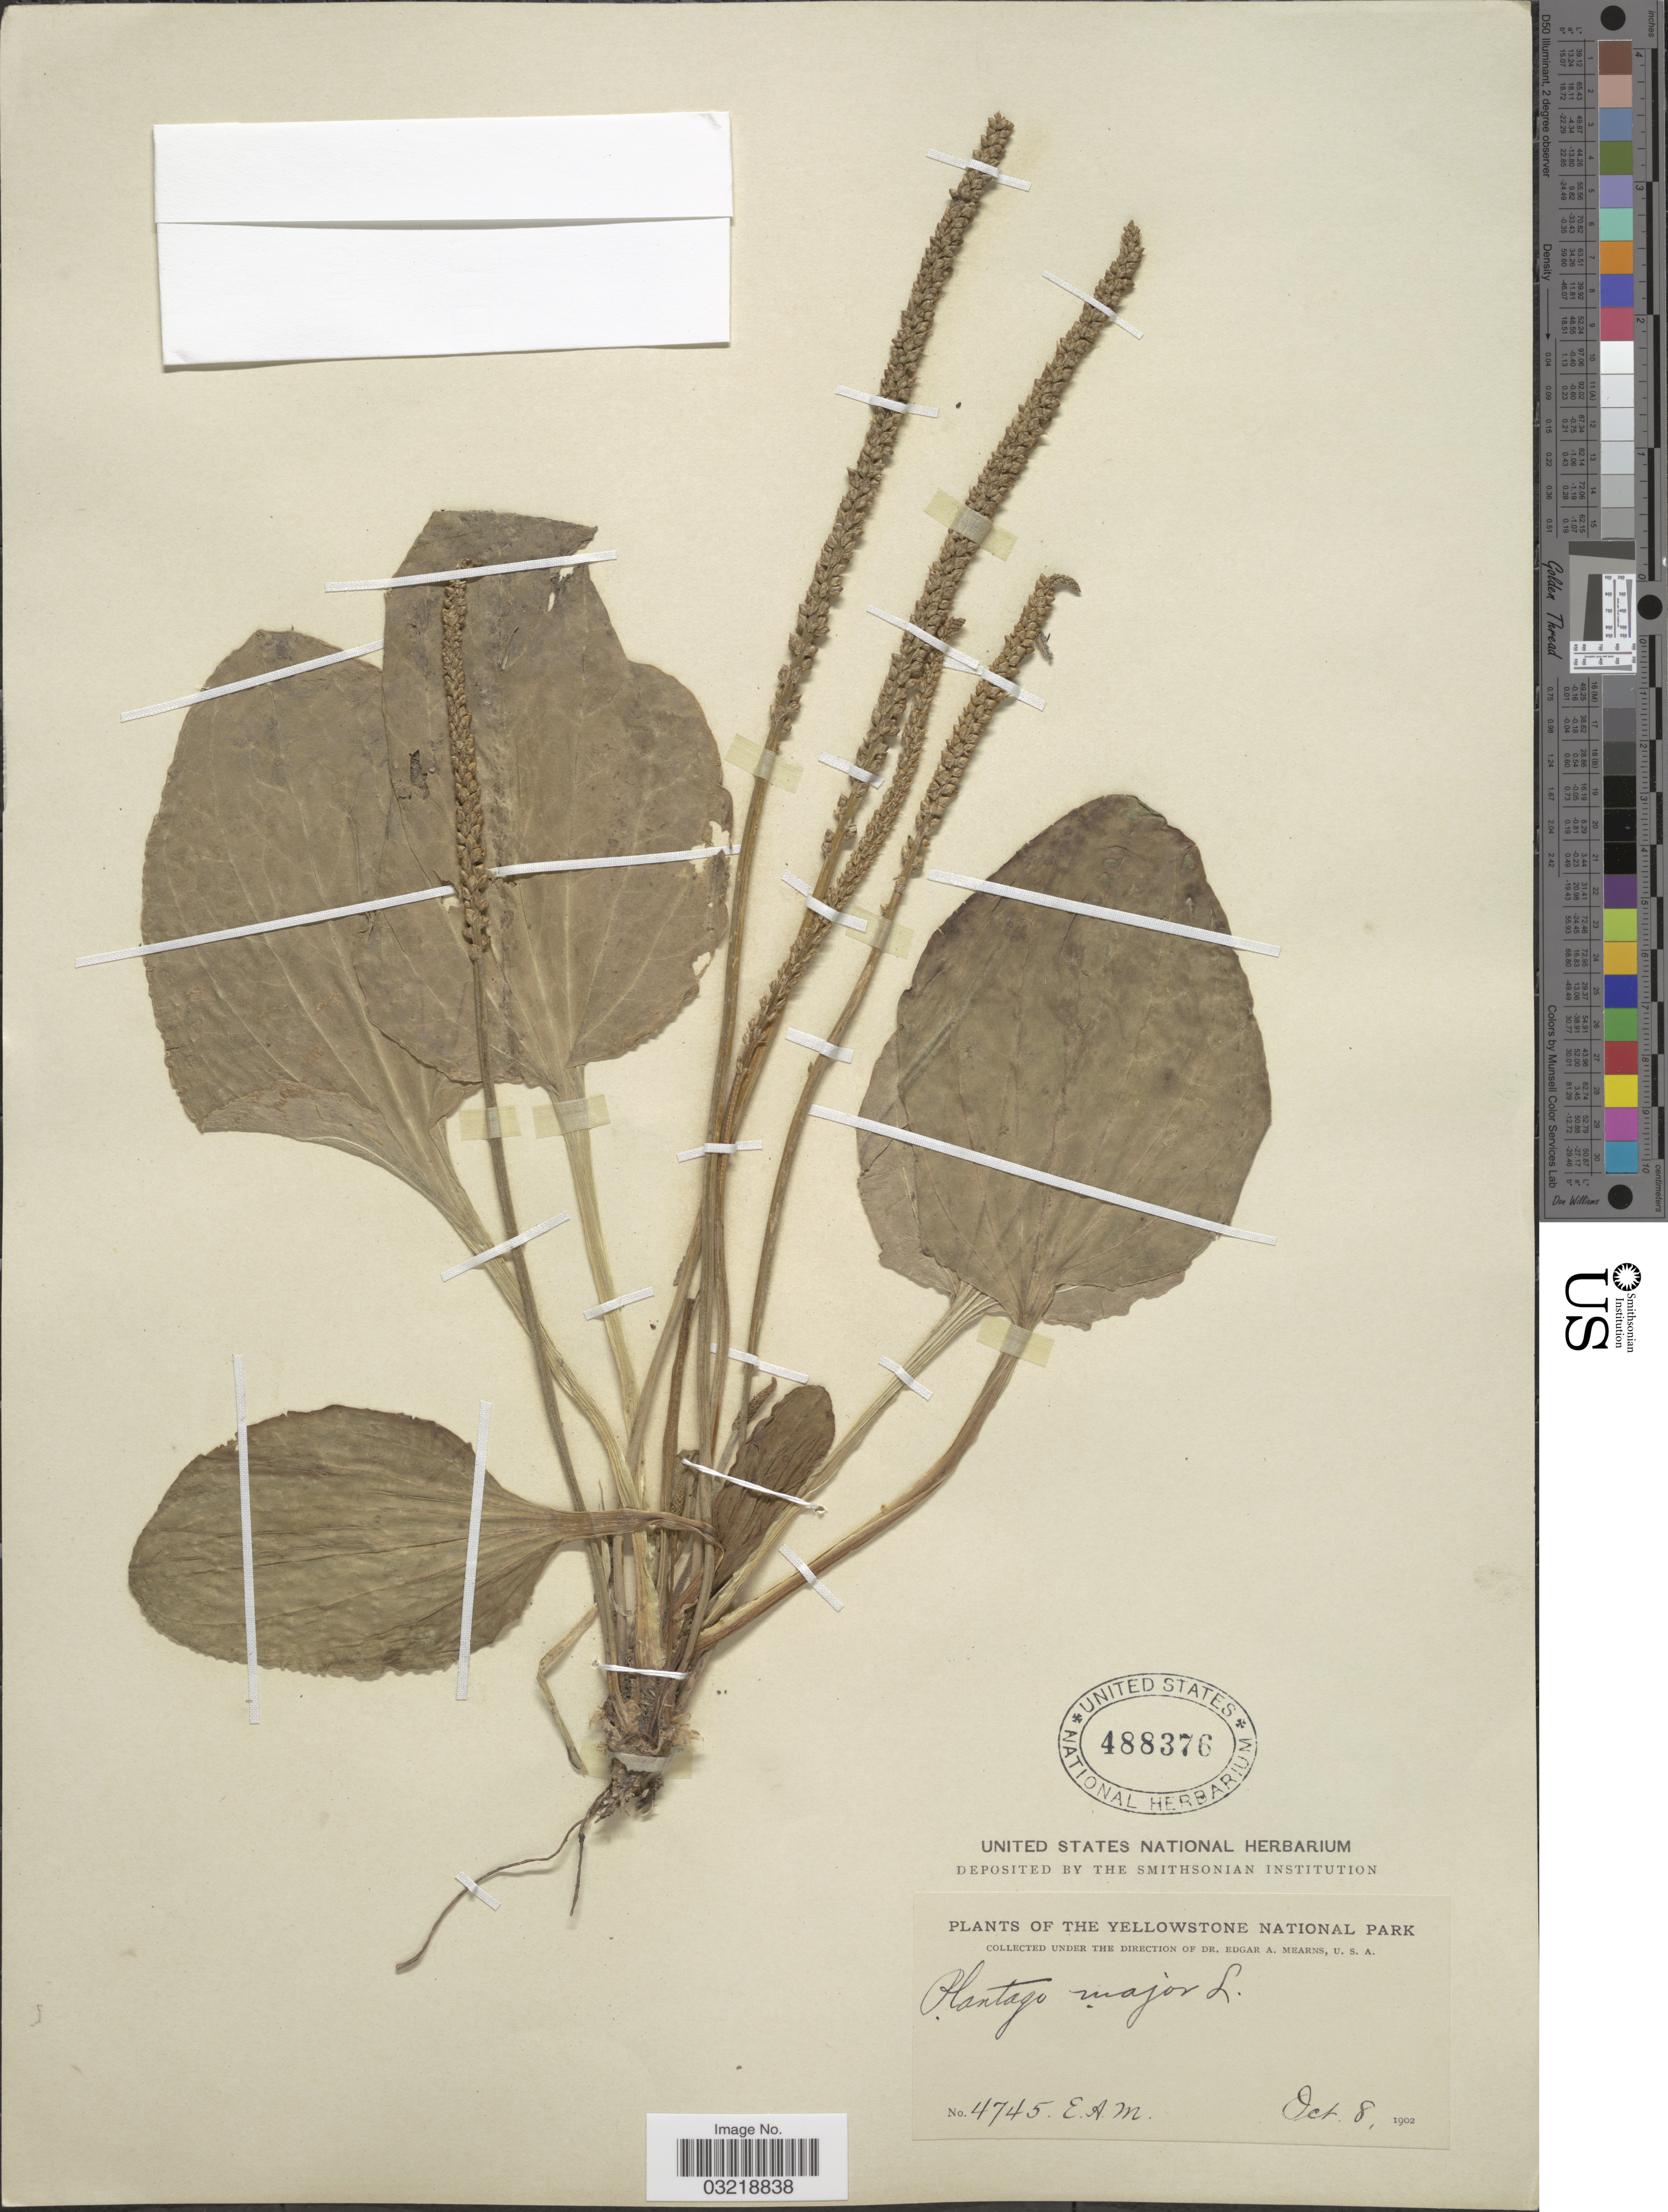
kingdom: Plantae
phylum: Tracheophyta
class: Magnoliopsida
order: Lamiales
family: Plantaginaceae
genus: Plantago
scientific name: Plantago major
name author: L.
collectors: E. A. Mearns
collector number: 4745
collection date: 1902-10-08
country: United States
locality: The Yellowstone National Park.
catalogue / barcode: US 488376